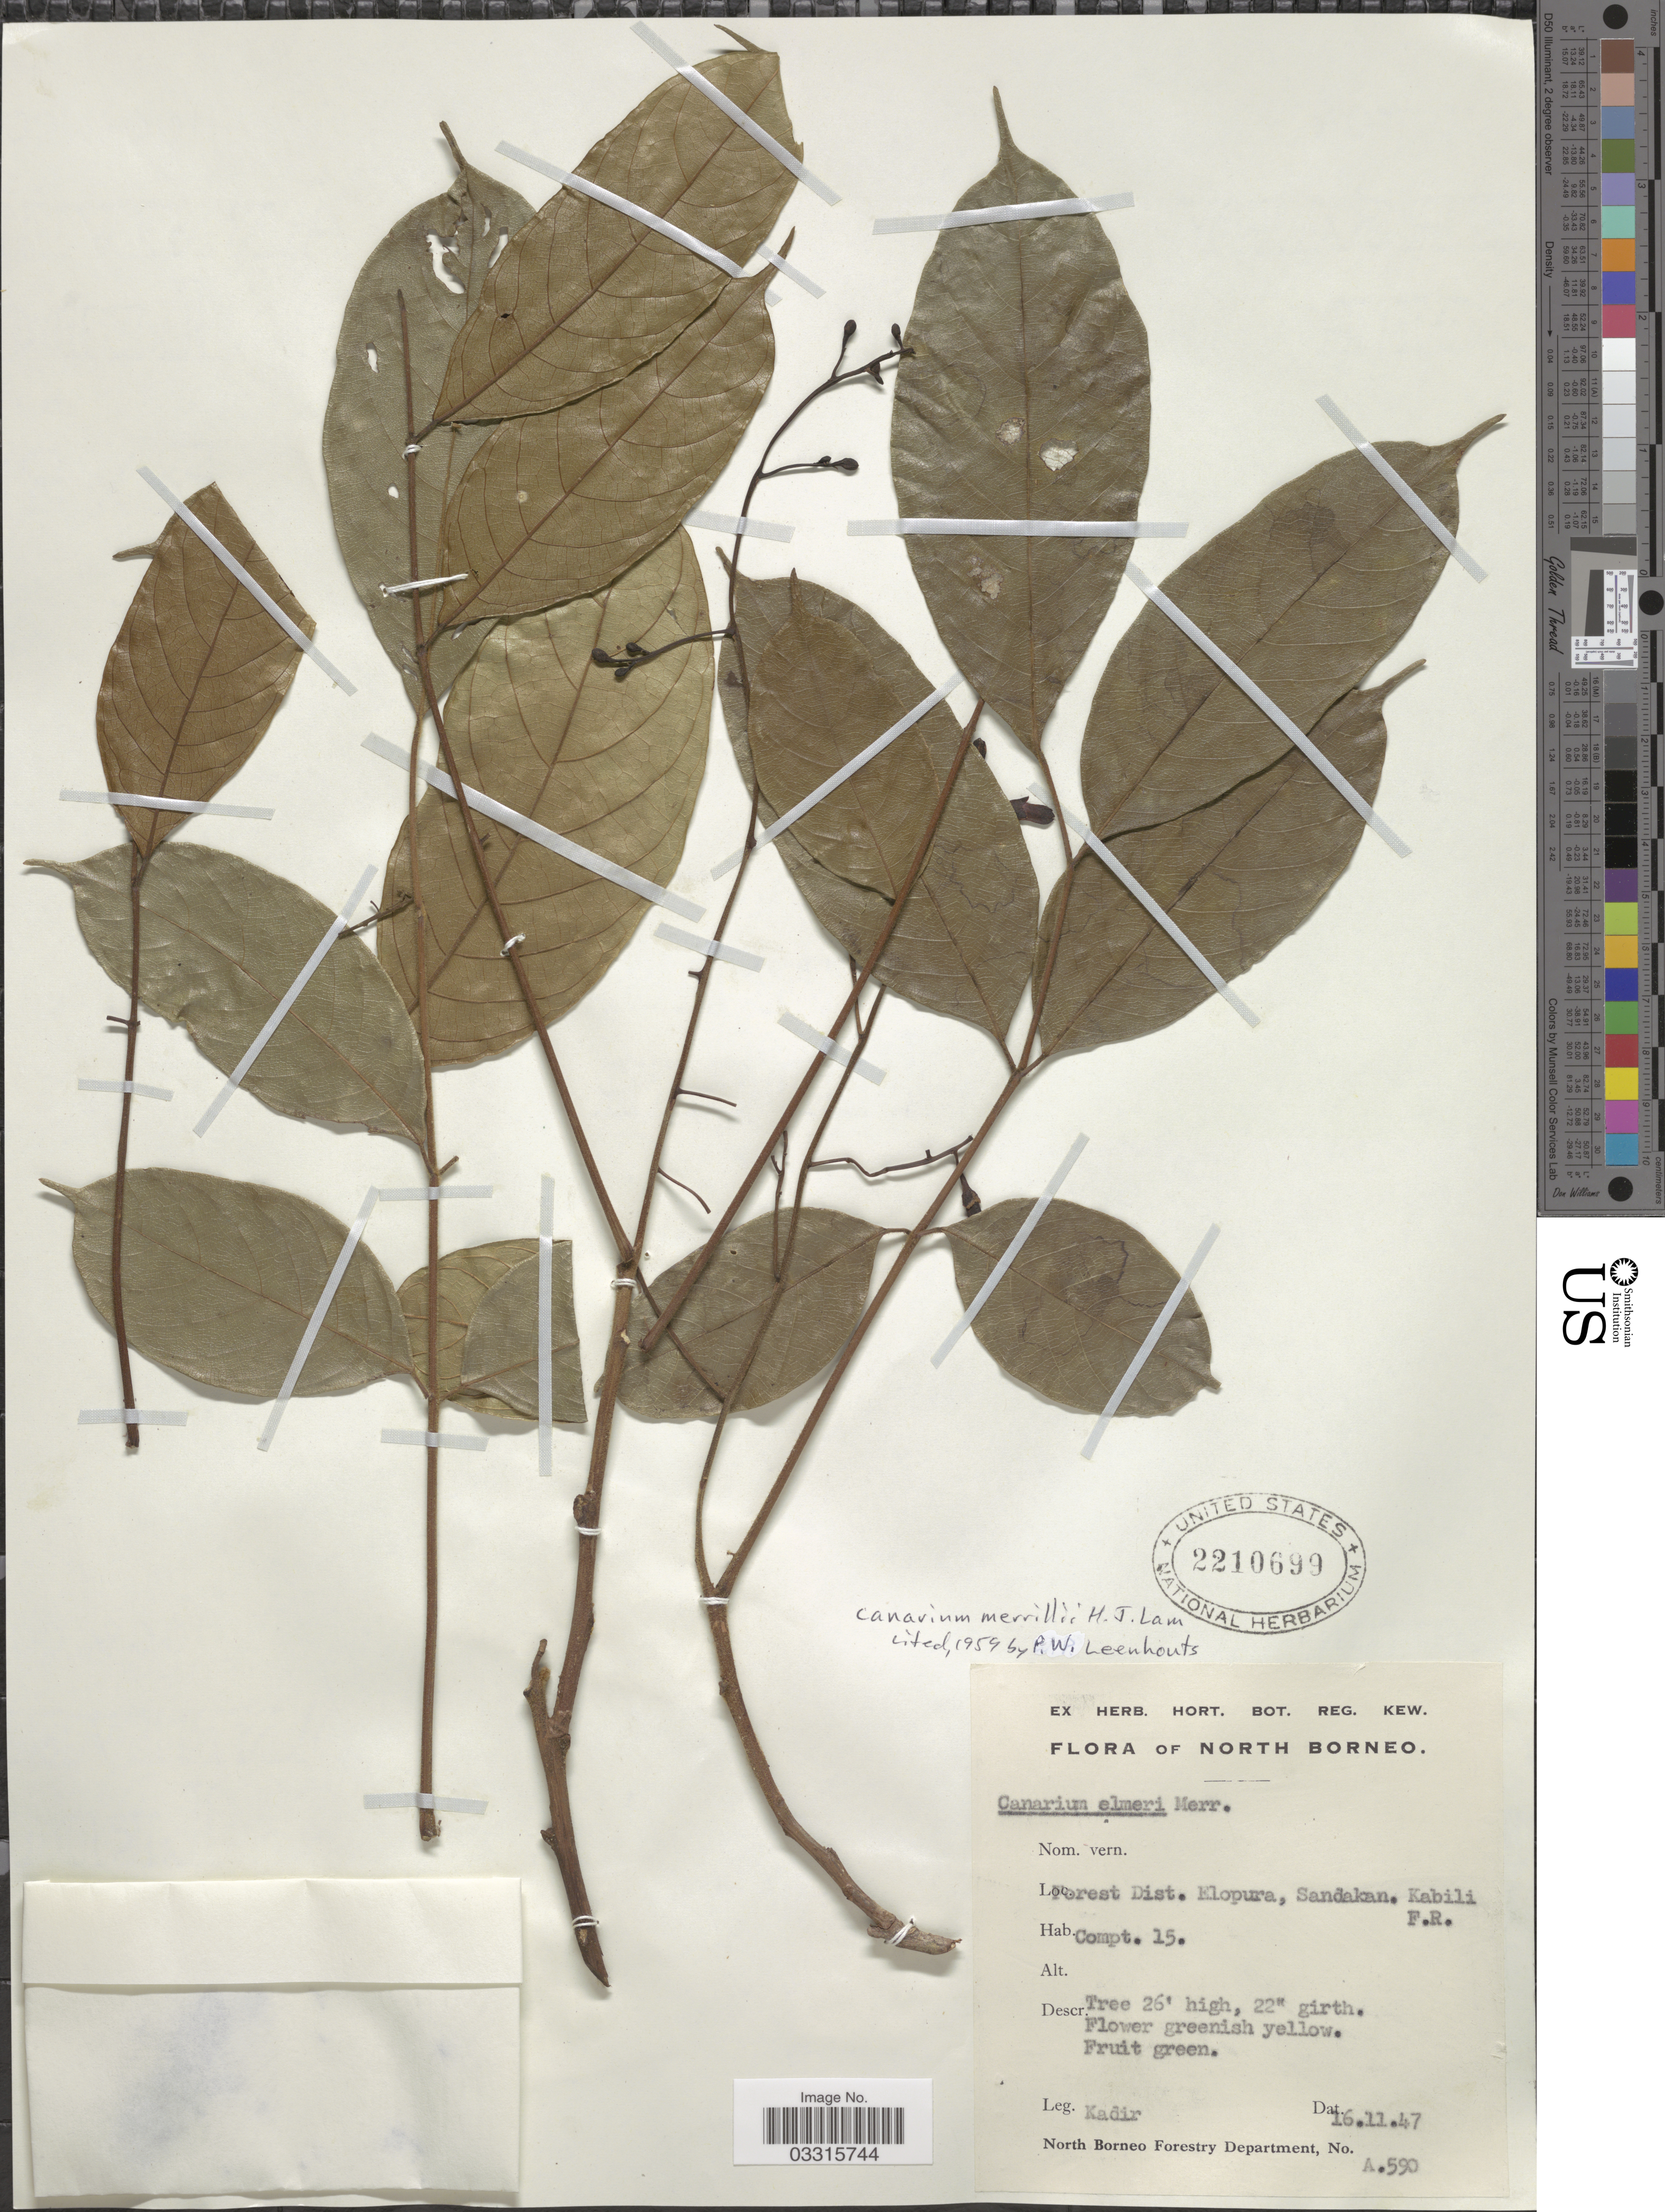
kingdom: Plantae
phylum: Tracheophyta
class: Magnoliopsida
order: Sapindales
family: Burseraceae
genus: Canarium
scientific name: Canarium merrillii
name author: H.J. Lam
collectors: -. Kadir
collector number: A590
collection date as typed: Transcribed d/m/y: 16/11/47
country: Malaysia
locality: North Borneo. Forest Dist. Klopura, Sandakan, Kabili F.R. Compt. 15.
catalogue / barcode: US 2210699